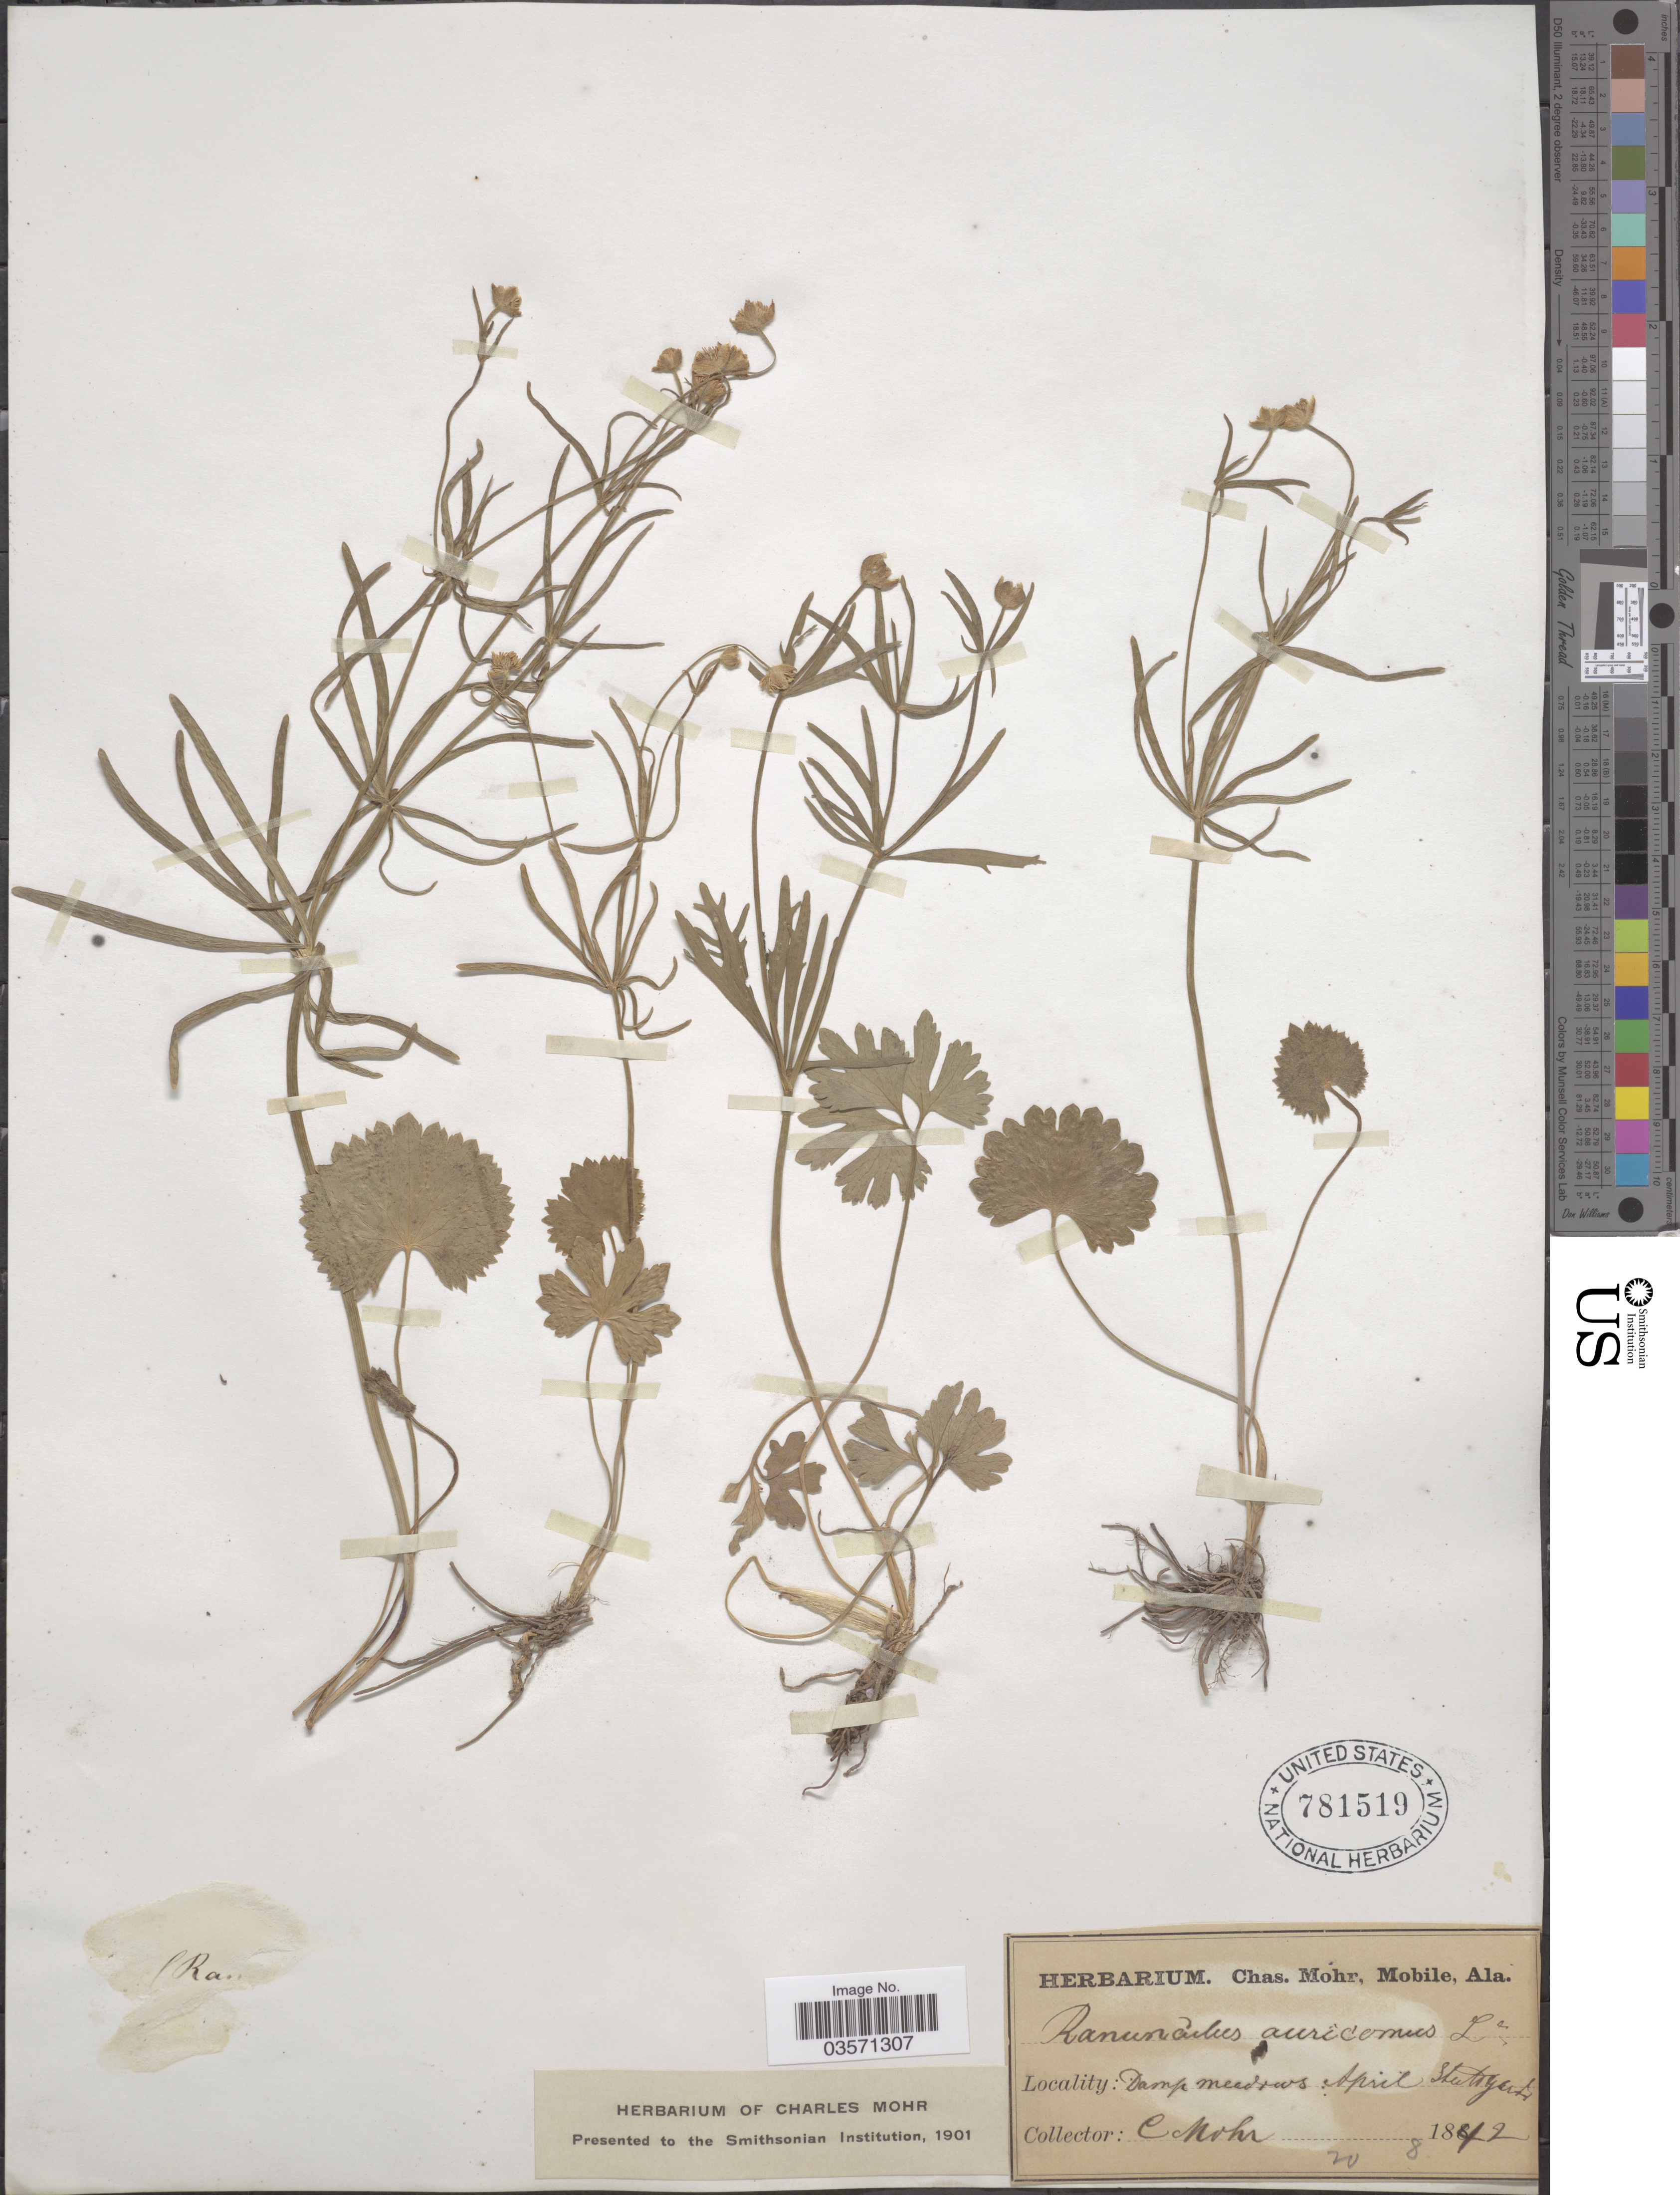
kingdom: Plantae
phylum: Tracheophyta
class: Magnoliopsida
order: Ranunculales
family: Ranunculaceae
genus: Ranunculus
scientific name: Ranunculus auricomus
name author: L.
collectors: Mohr, C. T. (herbarium)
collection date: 1842-04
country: Germany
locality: Damp meadows Stuttgart.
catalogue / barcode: US 781519